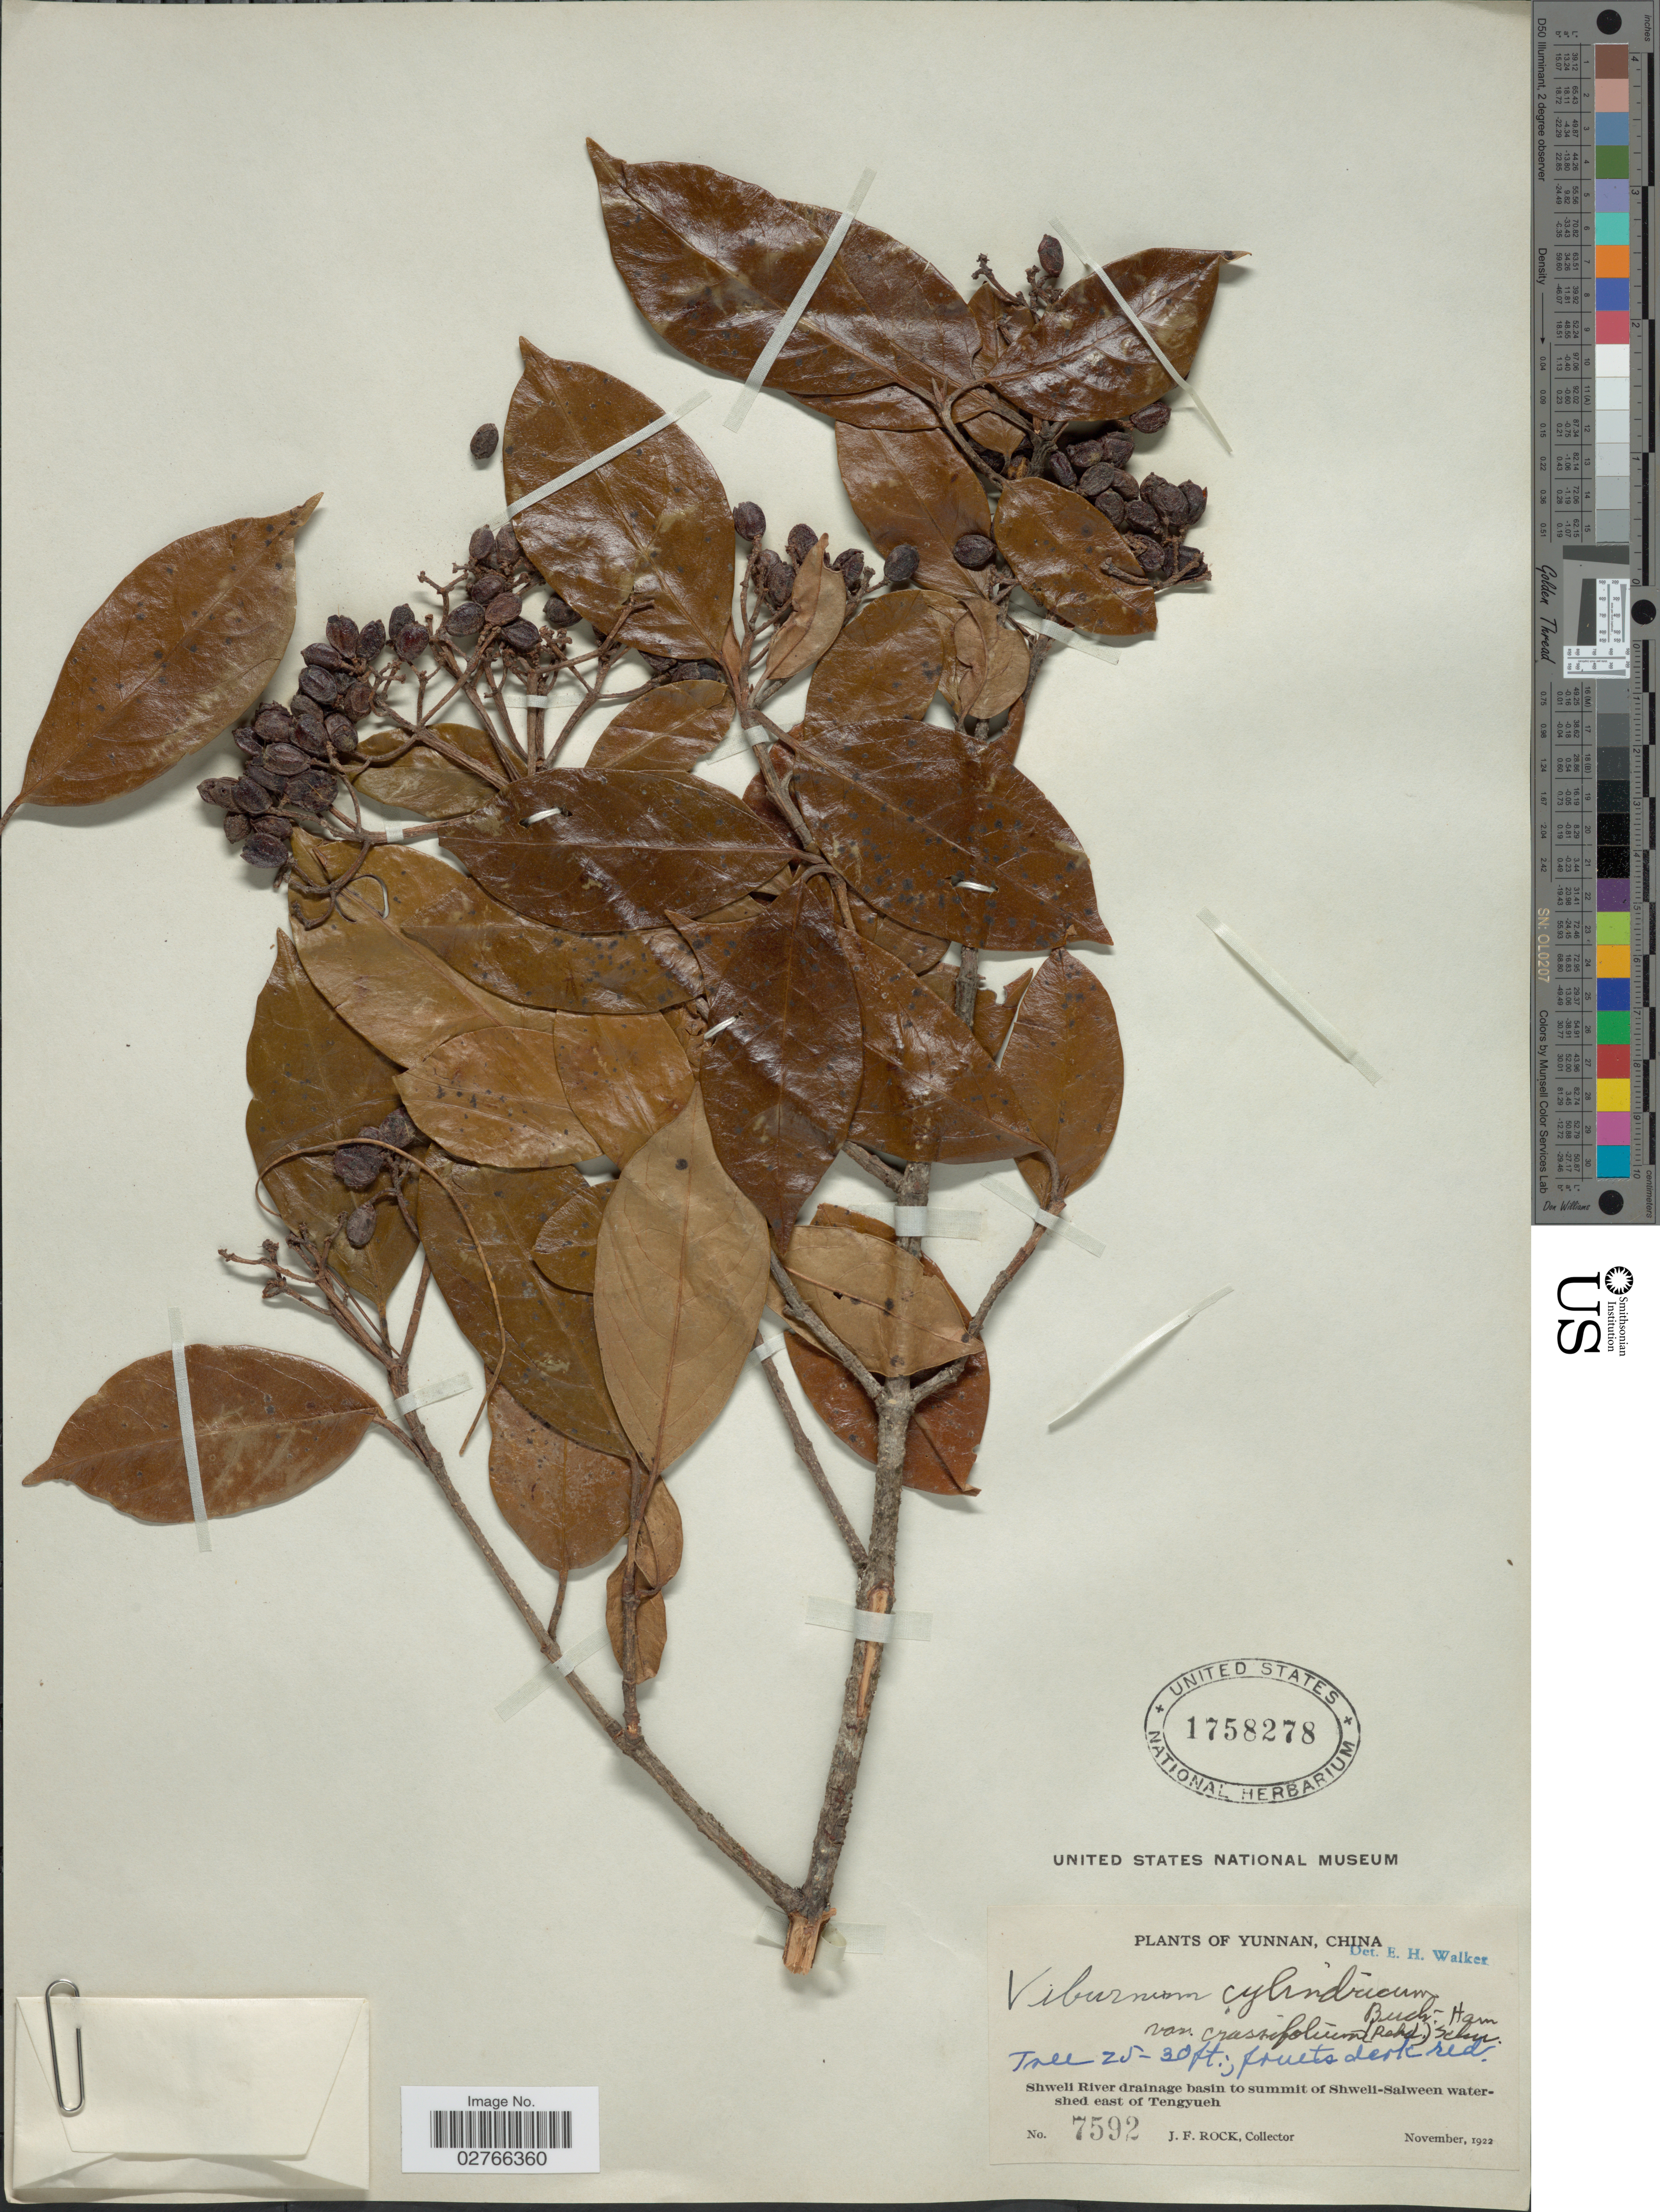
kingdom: Plantae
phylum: Tracheophyta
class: Magnoliopsida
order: Dipsacales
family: Viburnaceae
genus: Viburnum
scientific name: Viburnum punctatum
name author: Buch.-Ham. ex D. Don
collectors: J. Rock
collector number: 7592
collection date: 1922-11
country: China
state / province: Yunnan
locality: Shweli River drainage basin to summit of Shweli-Salween watershed east of Tengyueh.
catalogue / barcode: US 1758278